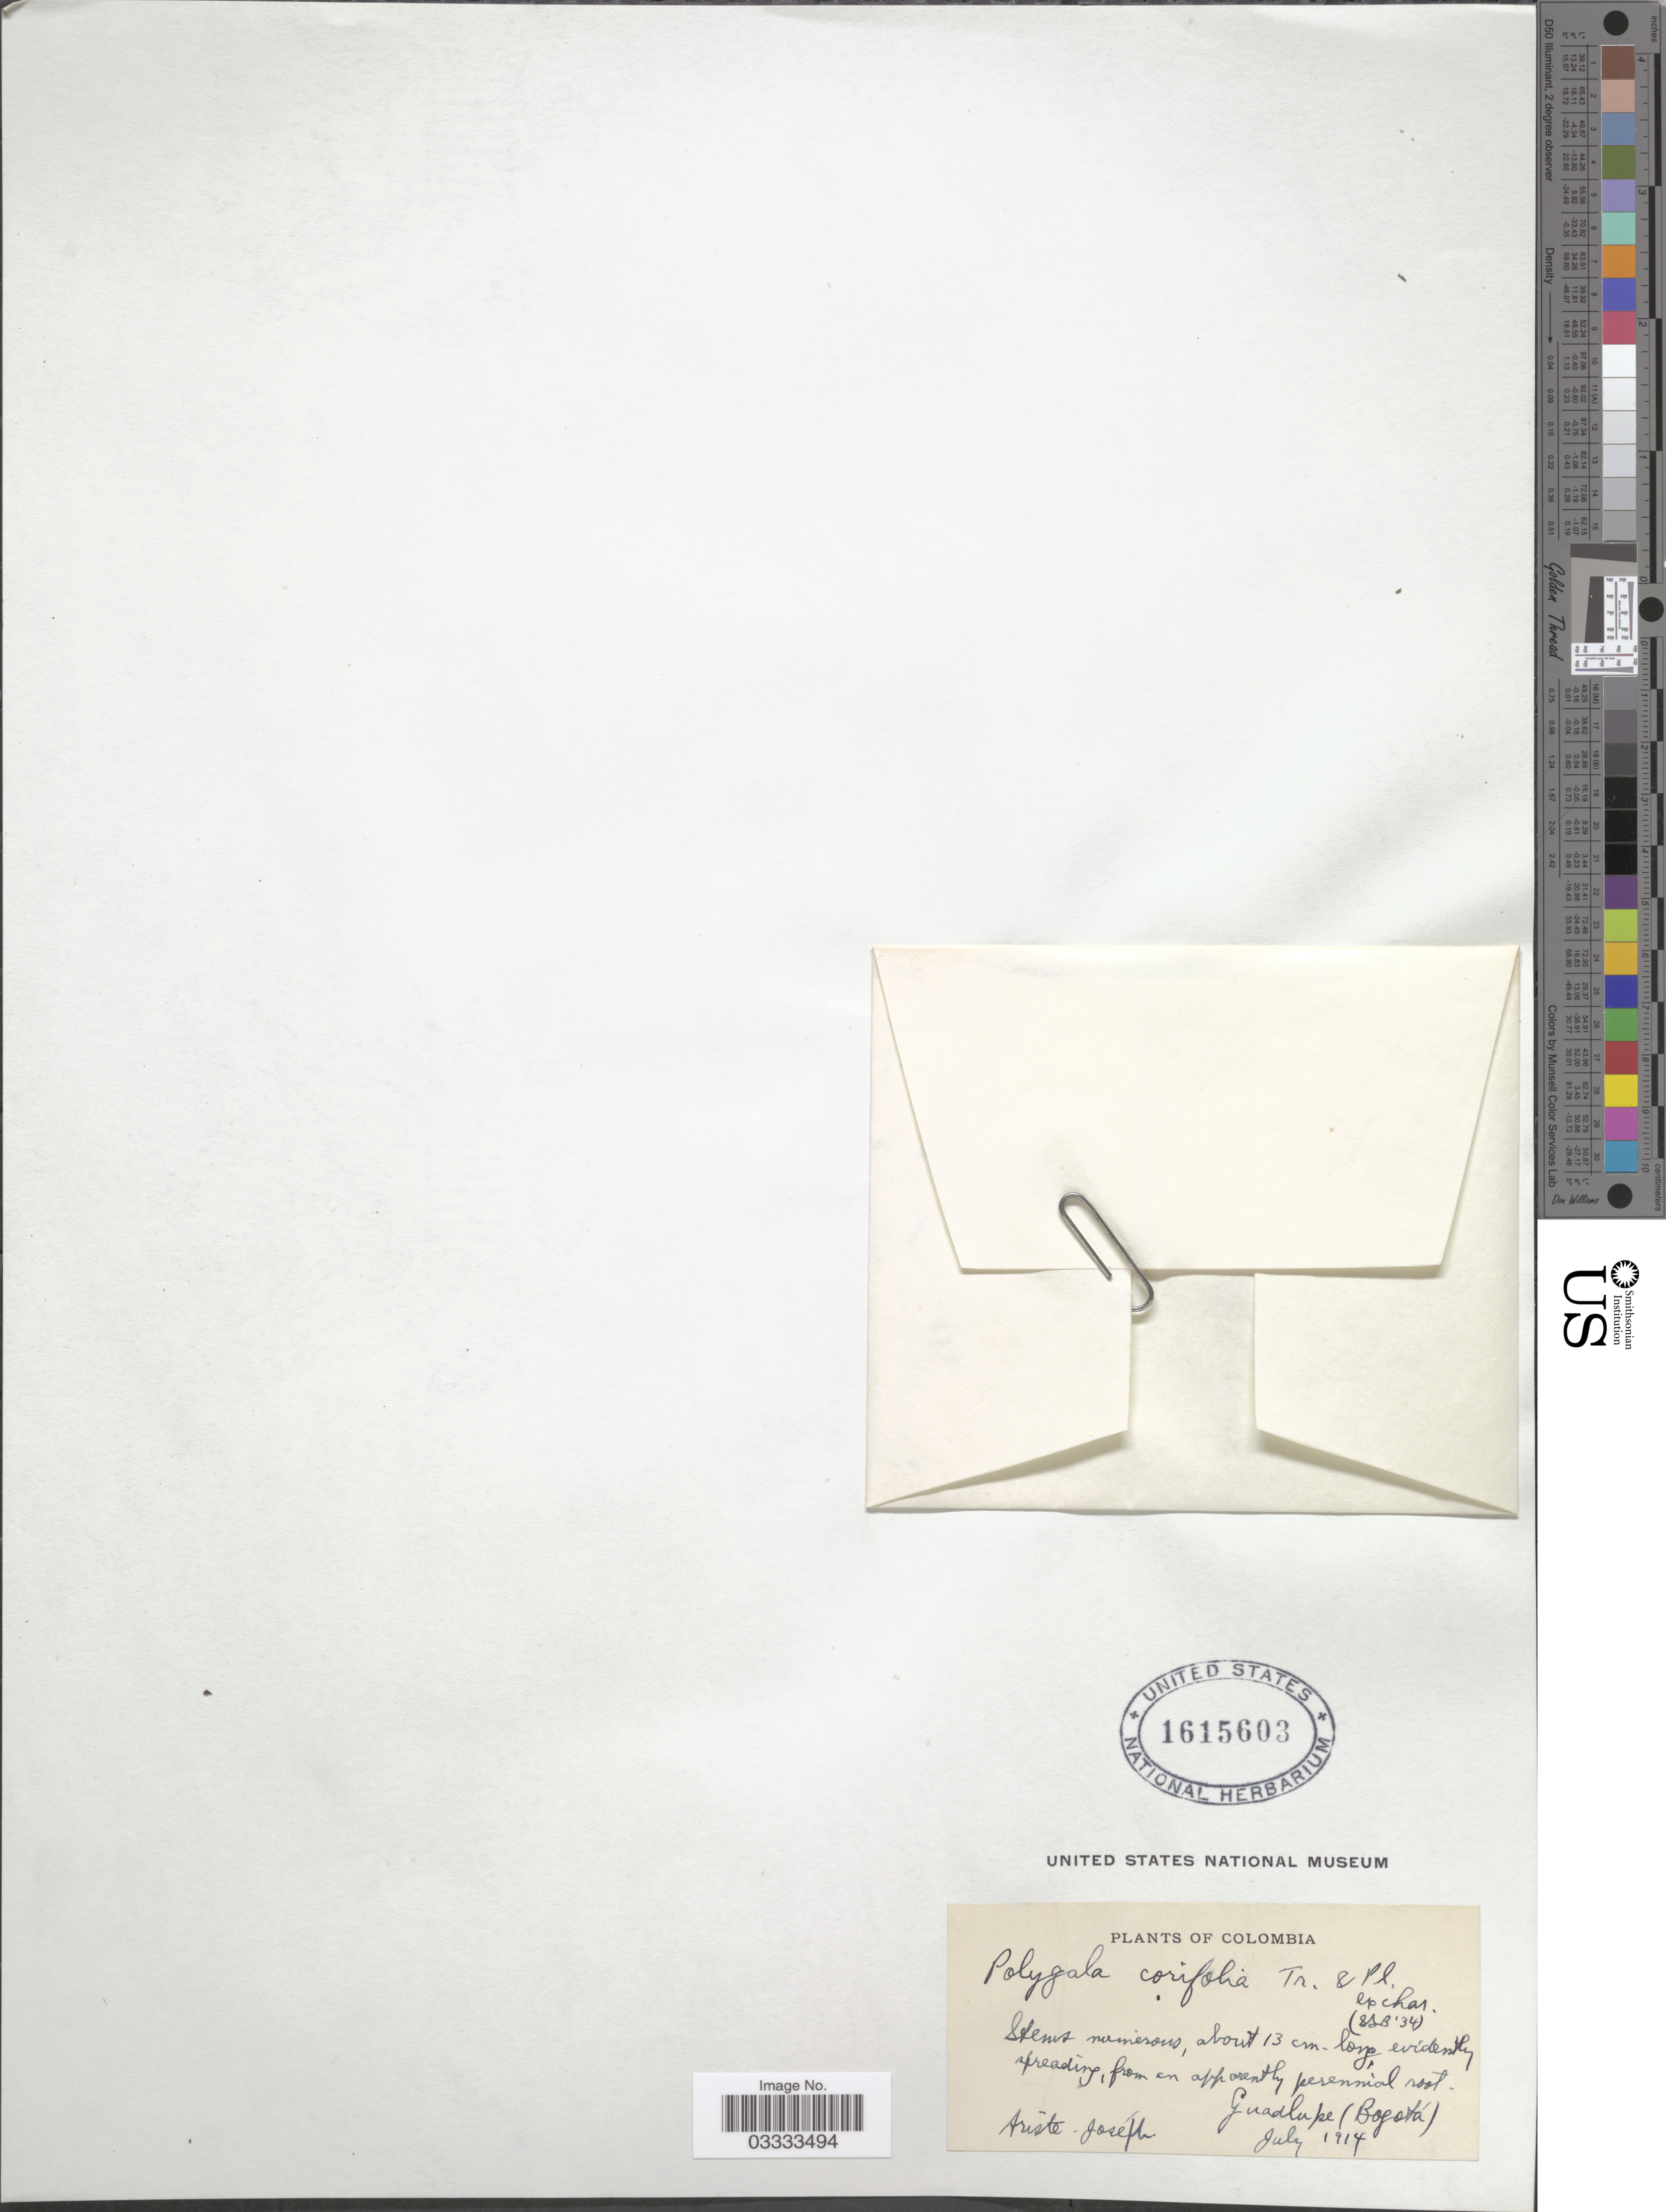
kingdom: Plantae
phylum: Tracheophyta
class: Magnoliopsida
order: Fabales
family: Polygalaceae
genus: Polygala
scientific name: Polygala corifolia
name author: Triana & Planch.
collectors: Bro. Ariste-Joseph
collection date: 1914-07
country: Colombia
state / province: Bogota D.C.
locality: Guadalupe. (Bogotá).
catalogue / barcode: US 1615603